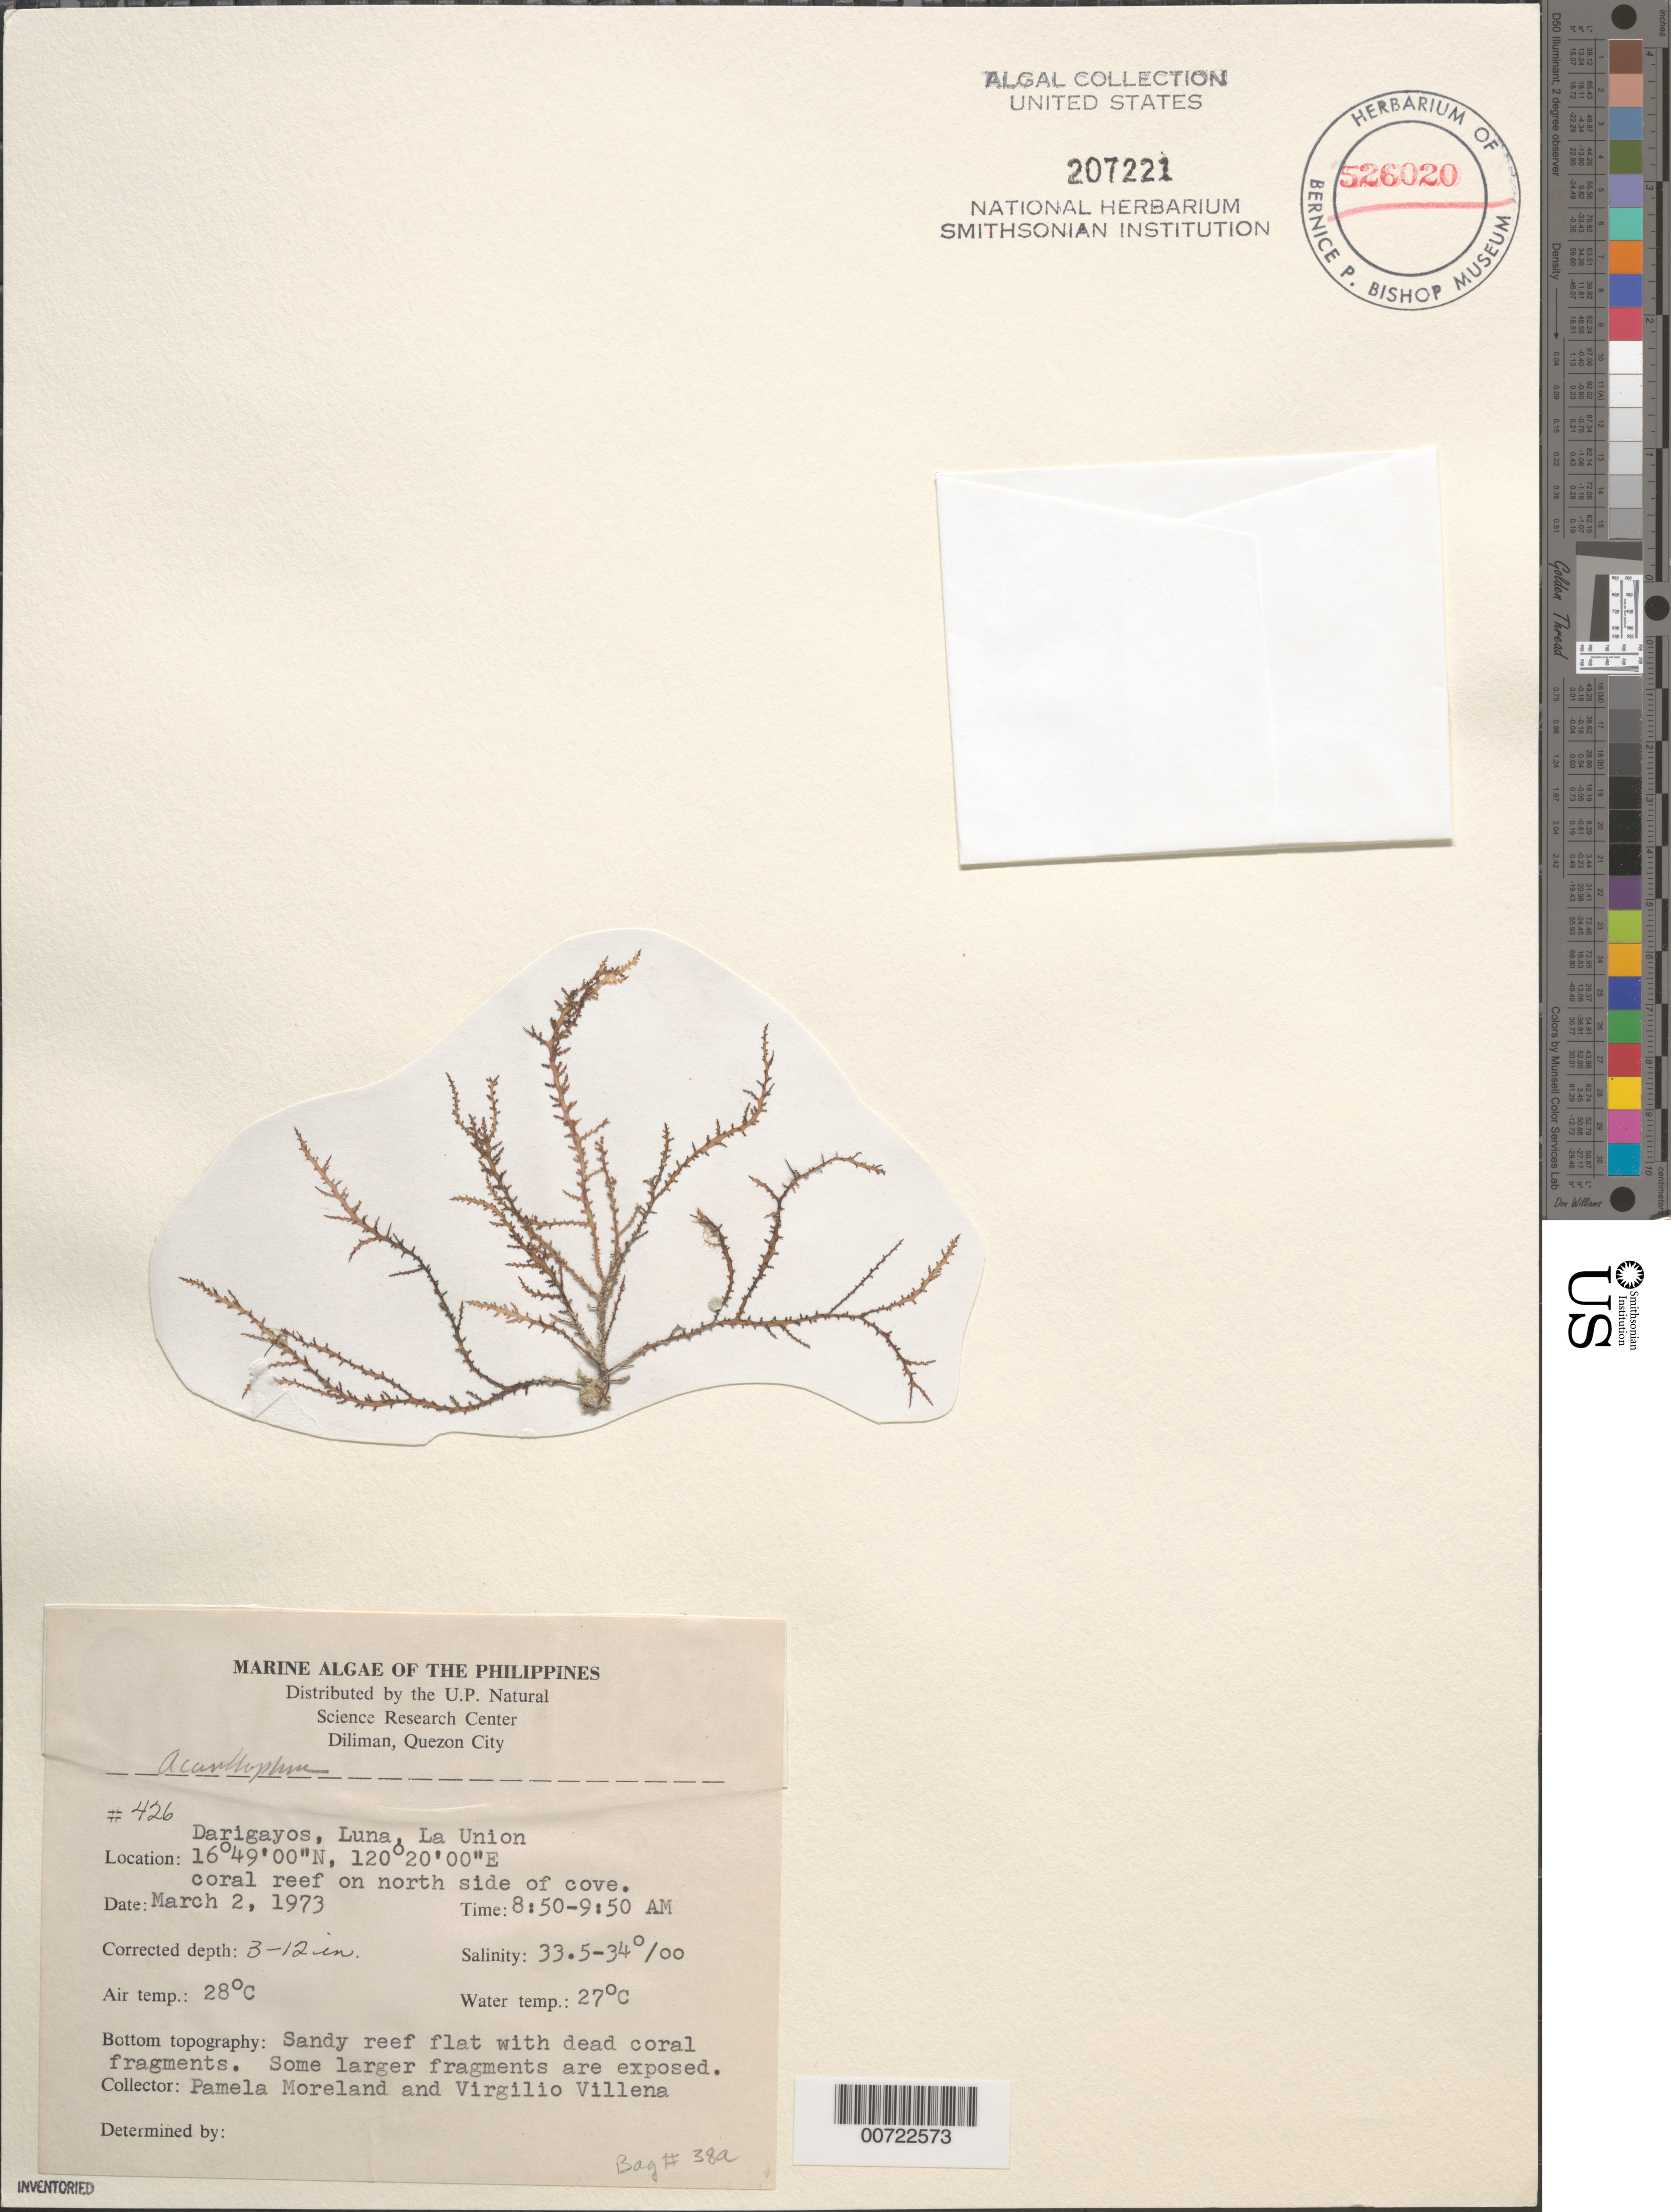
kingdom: Plantae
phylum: Rhodophyta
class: Florideophyceae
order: Ceramiales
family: Rhodomelaceae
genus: Acanthophora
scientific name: Acanthophora sp.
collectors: P. Moreland & V. Villena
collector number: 426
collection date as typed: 02 Mar 1973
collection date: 1973-03-02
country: Philippines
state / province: Ilocos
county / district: La Union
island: Luzon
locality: Darigayos, Luna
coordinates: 16 49' 00" N, 120 20' 00" E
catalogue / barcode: US 207221